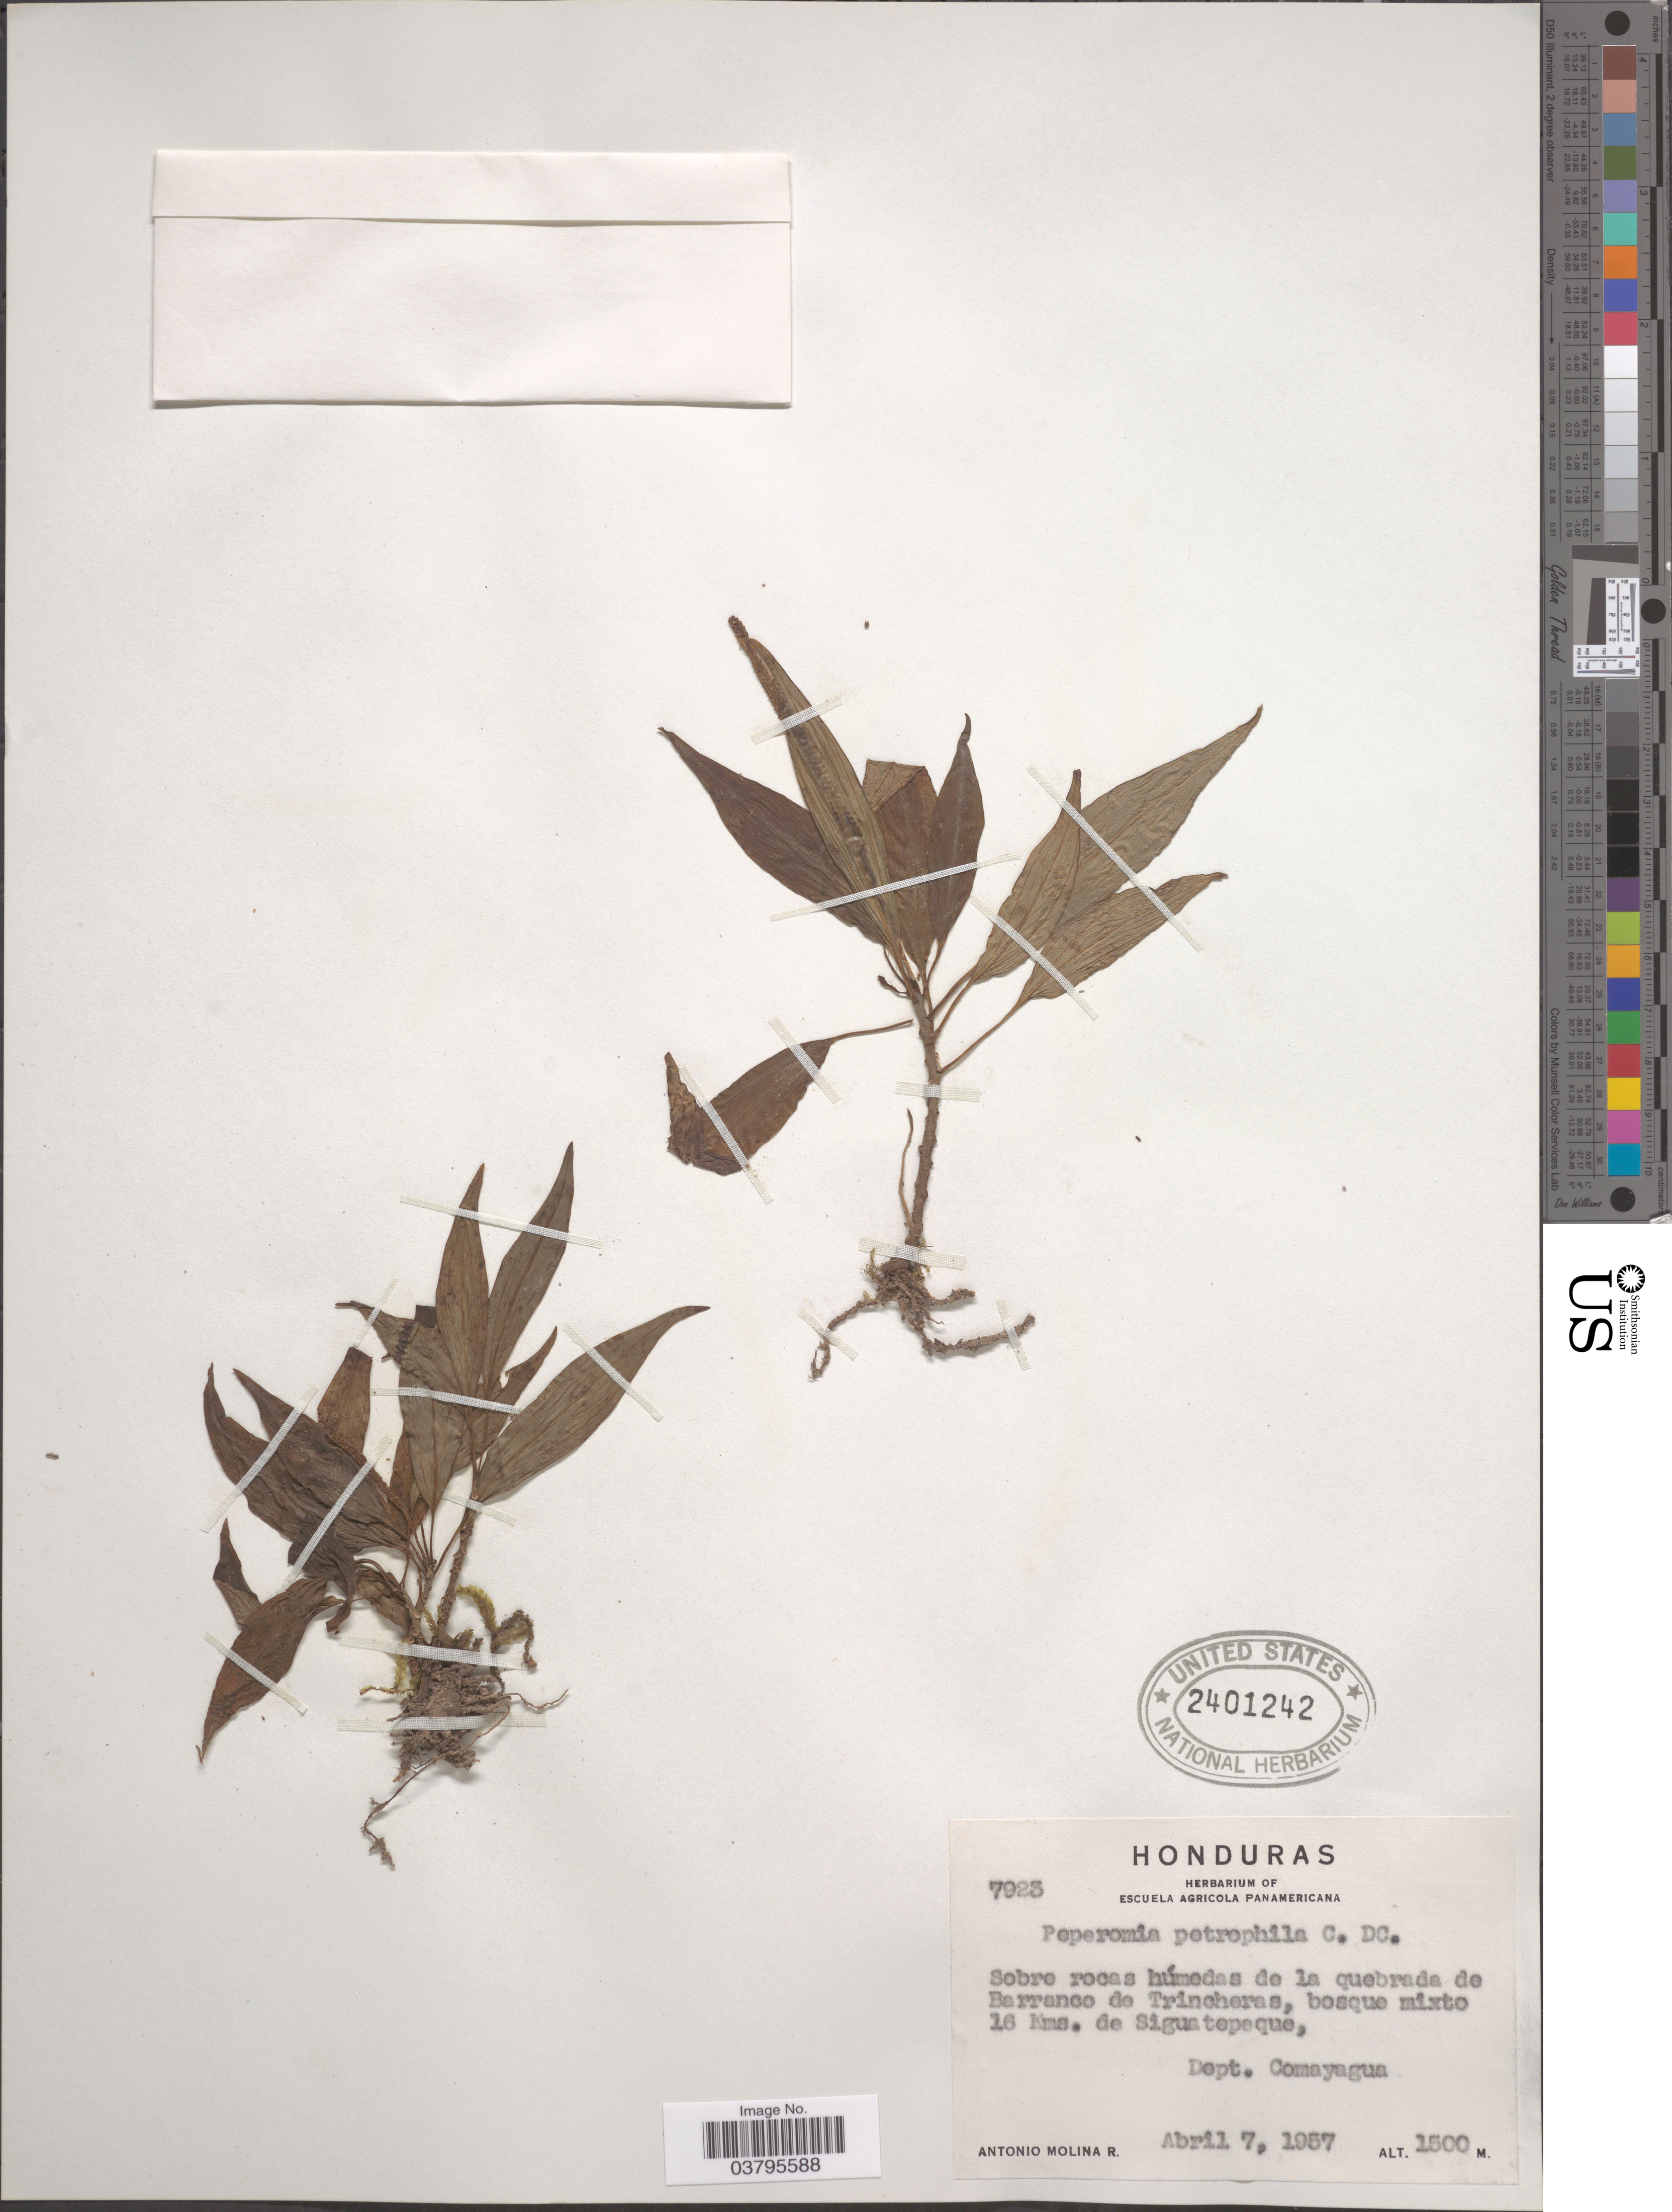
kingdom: Plantae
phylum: Tracheophyta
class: Magnoliopsida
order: Piperales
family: Piperaceae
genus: Peperomia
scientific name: Peperomia petrophila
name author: C. DC.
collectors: A. Molina R.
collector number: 7923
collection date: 1957-04-07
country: Honduras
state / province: Comayagua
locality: Sobre rocas húmedas de la quebrada de Barranco de Trincheras, bosque mixto 16 Kms. de Siguatepeque, Dept. Comayagua.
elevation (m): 1500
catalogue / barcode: US 2401242